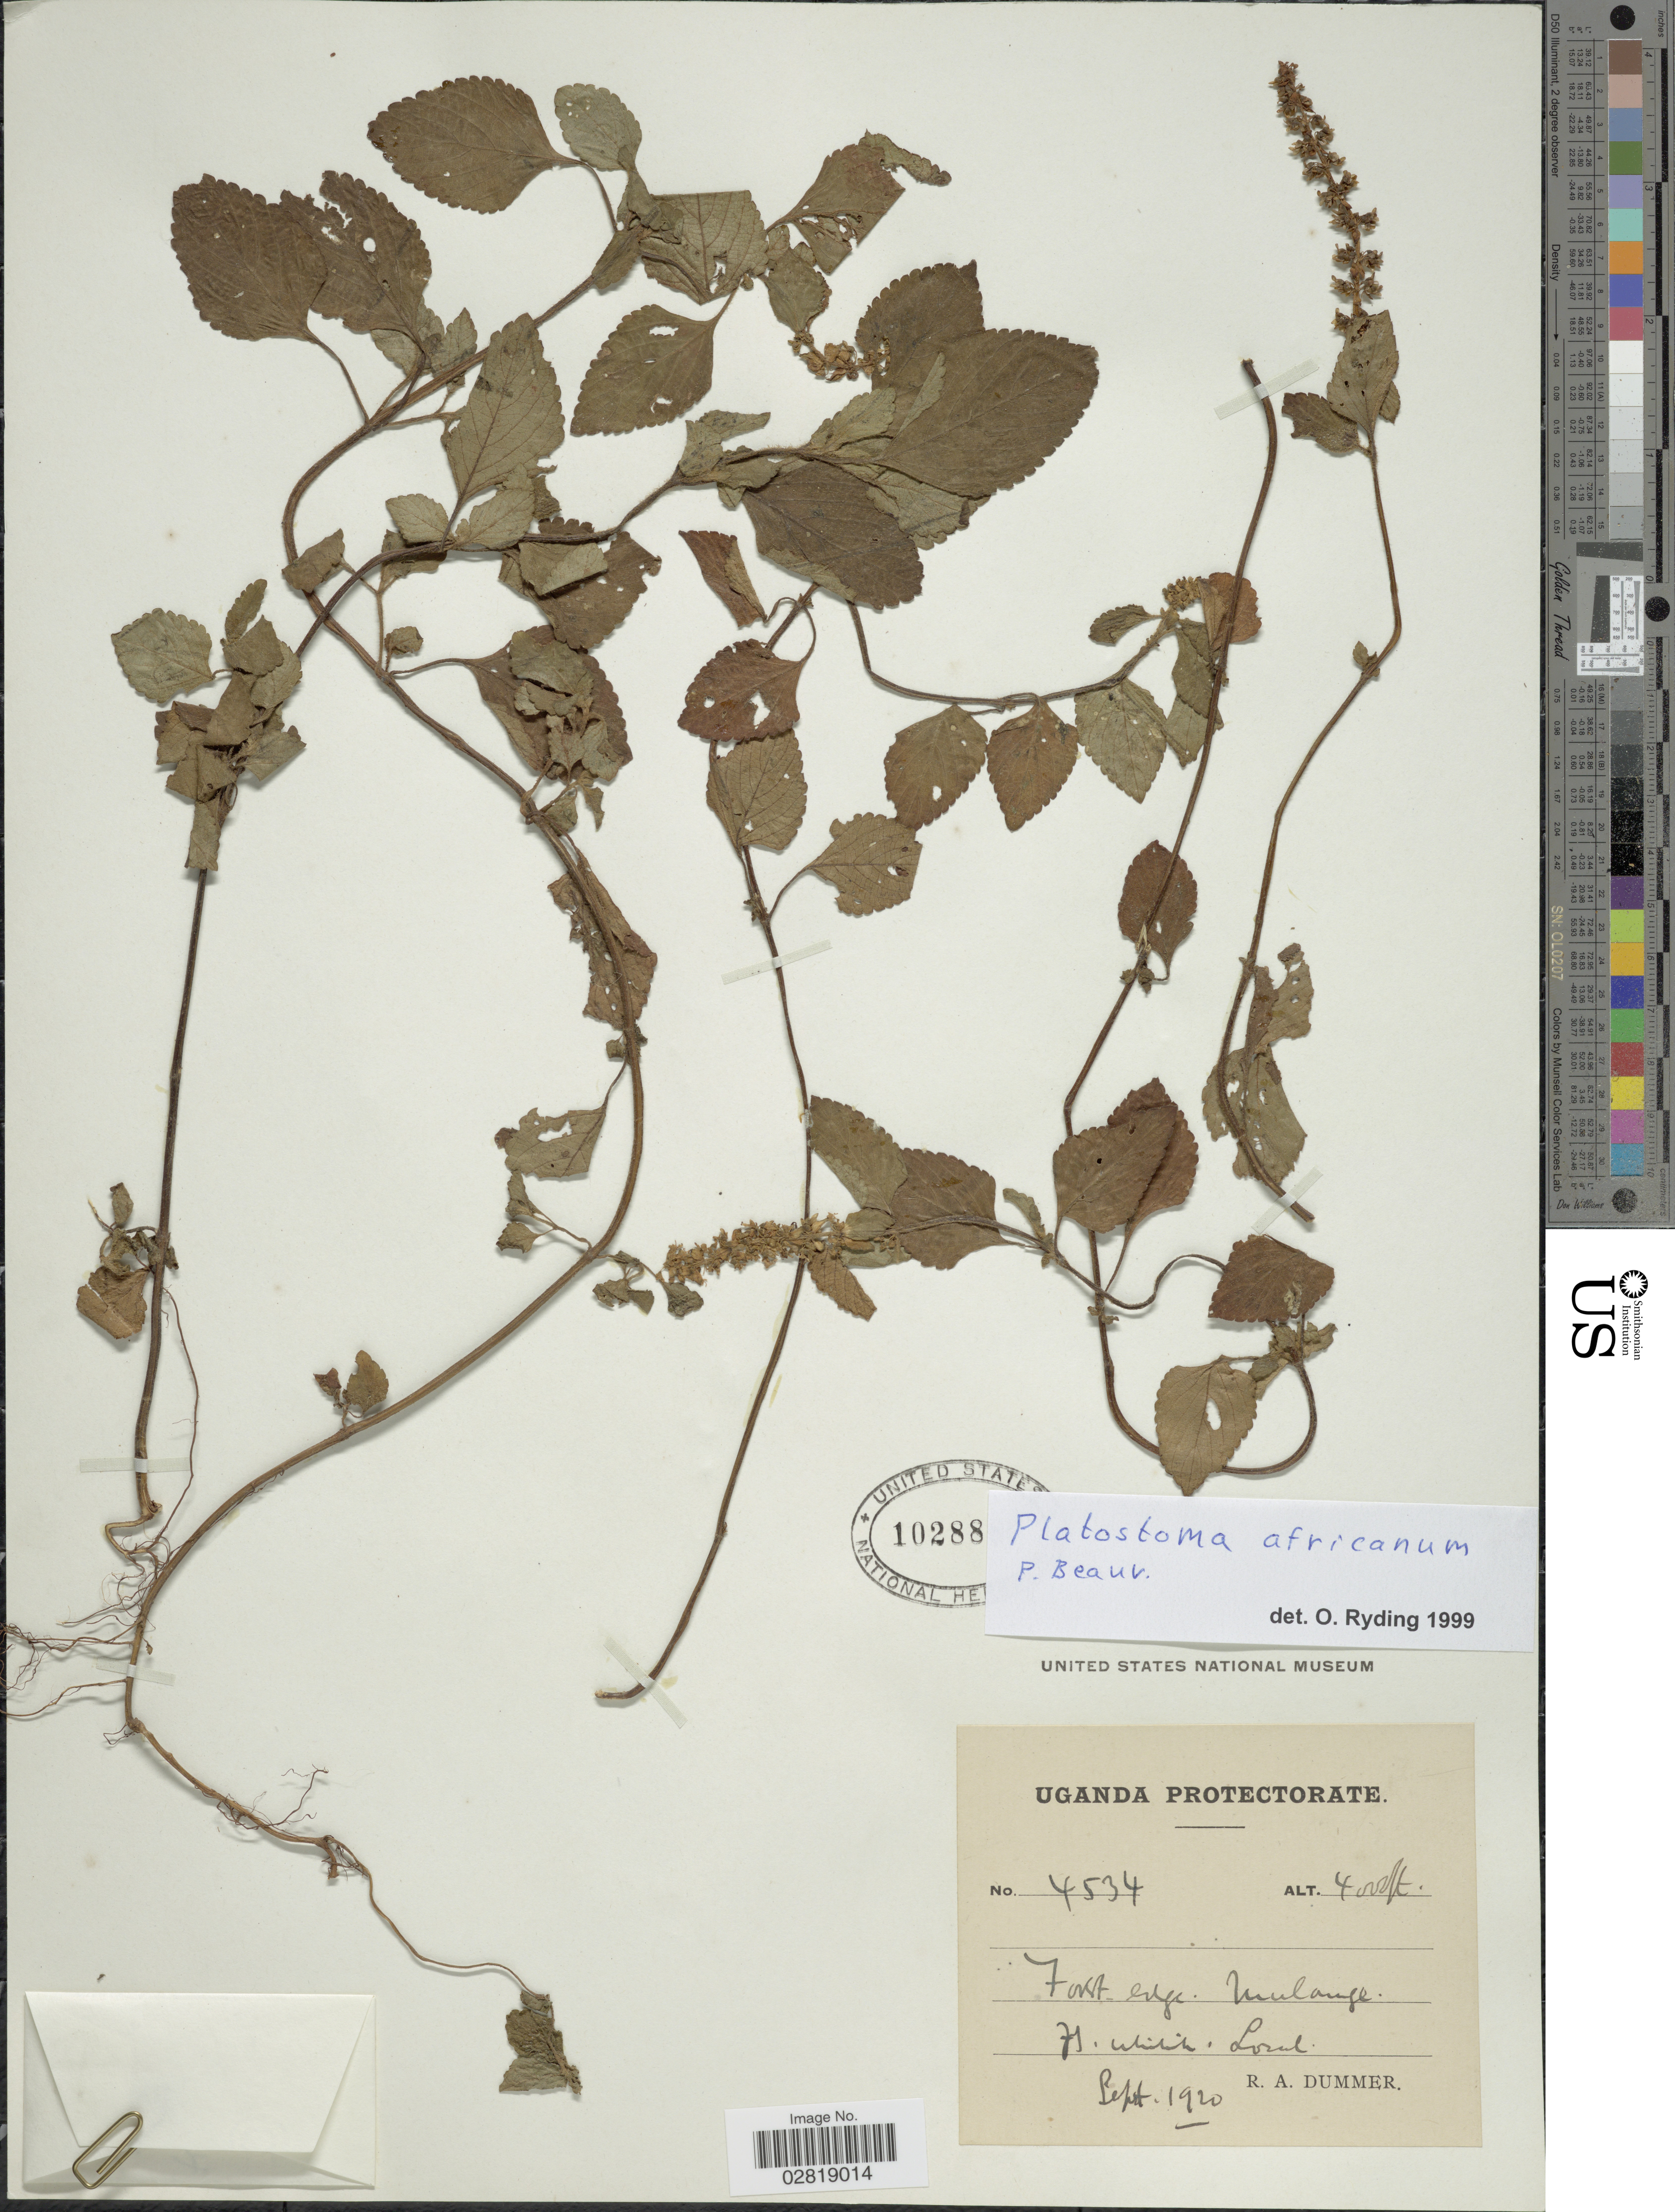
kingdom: Plantae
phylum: Tracheophyta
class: Magnoliopsida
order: Lamiales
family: Lamiaceae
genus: Platostoma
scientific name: Platostoma africanum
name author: P. Beauv.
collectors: R. Dümmer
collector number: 4534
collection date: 1920-09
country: Uganda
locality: Uganda Protectorate. Mulange.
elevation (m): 1219